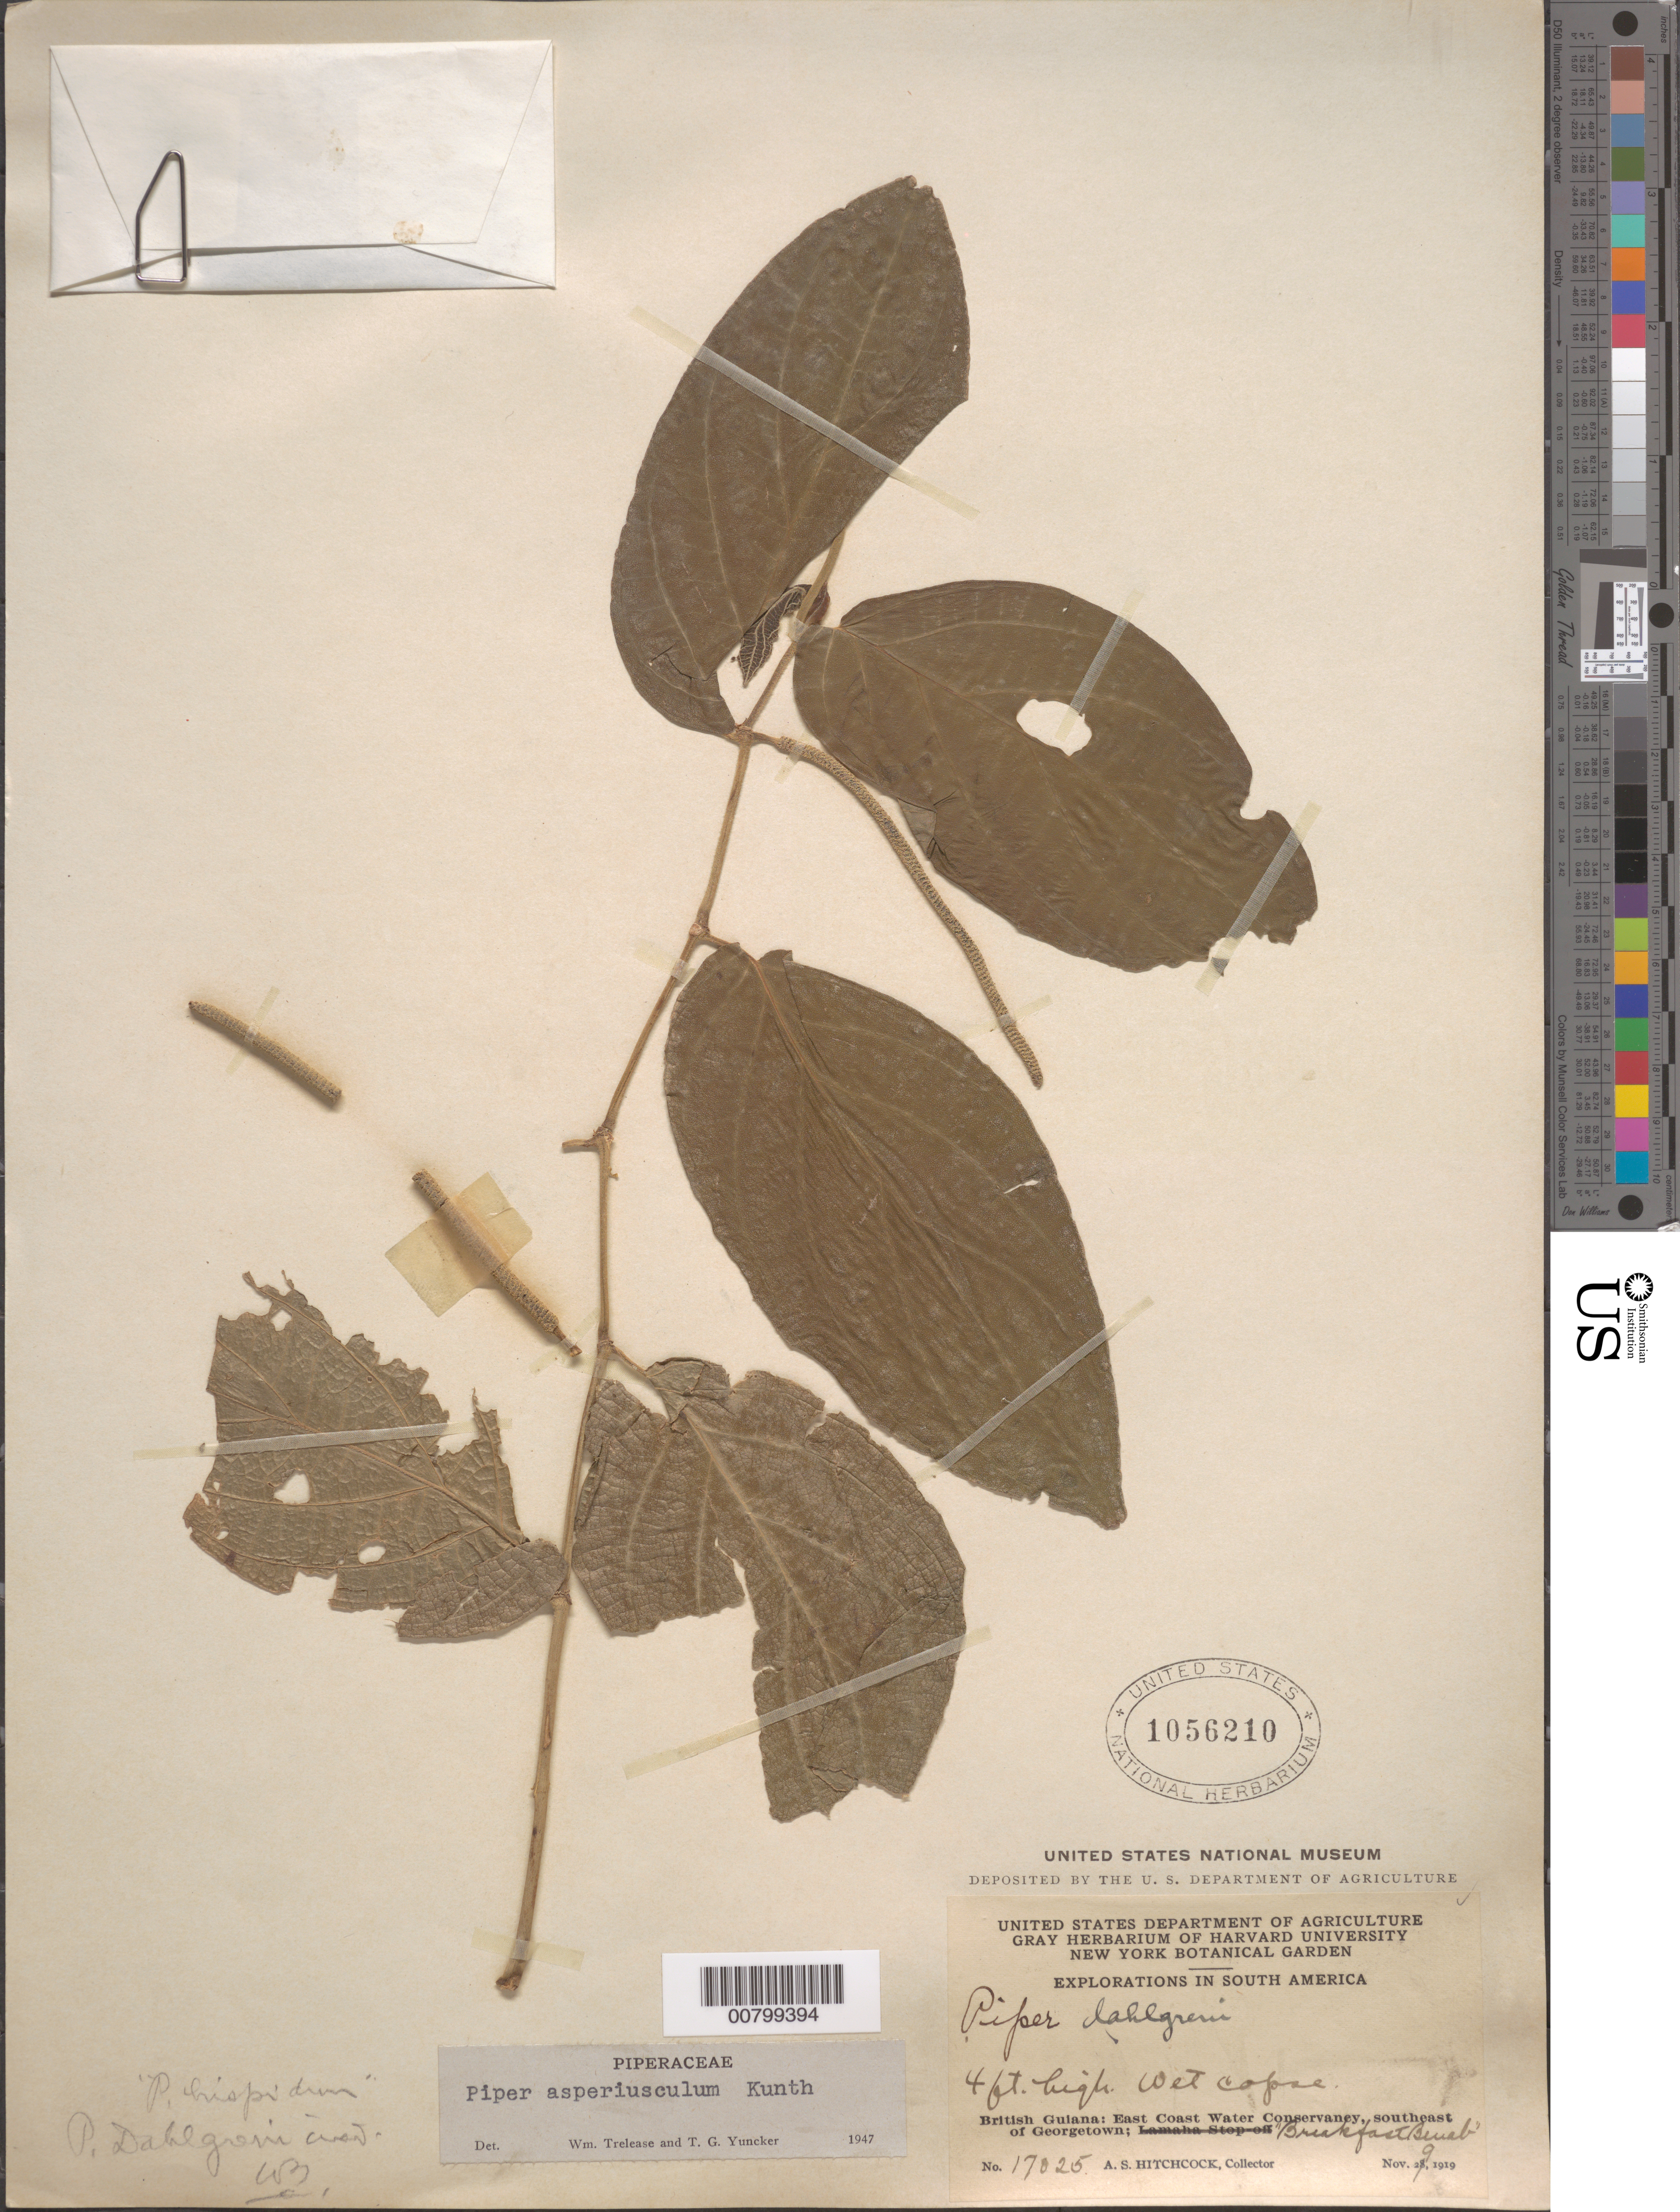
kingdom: Plantae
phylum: Tracheophyta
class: Magnoliopsida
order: Piperales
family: Piperaceae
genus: Piper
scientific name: Piper asperiusculum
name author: Kunth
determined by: Trelease, W.; Yuncker, T. G.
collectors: A. S. Hitchcock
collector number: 17025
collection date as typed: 29-Nov-19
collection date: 1919-11-29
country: Guyana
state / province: Demerara-Mahaica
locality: Georgetown, SE of, East Coast Water Conservancy, "Breakfast Benab"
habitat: Wet copse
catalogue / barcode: US 1056210